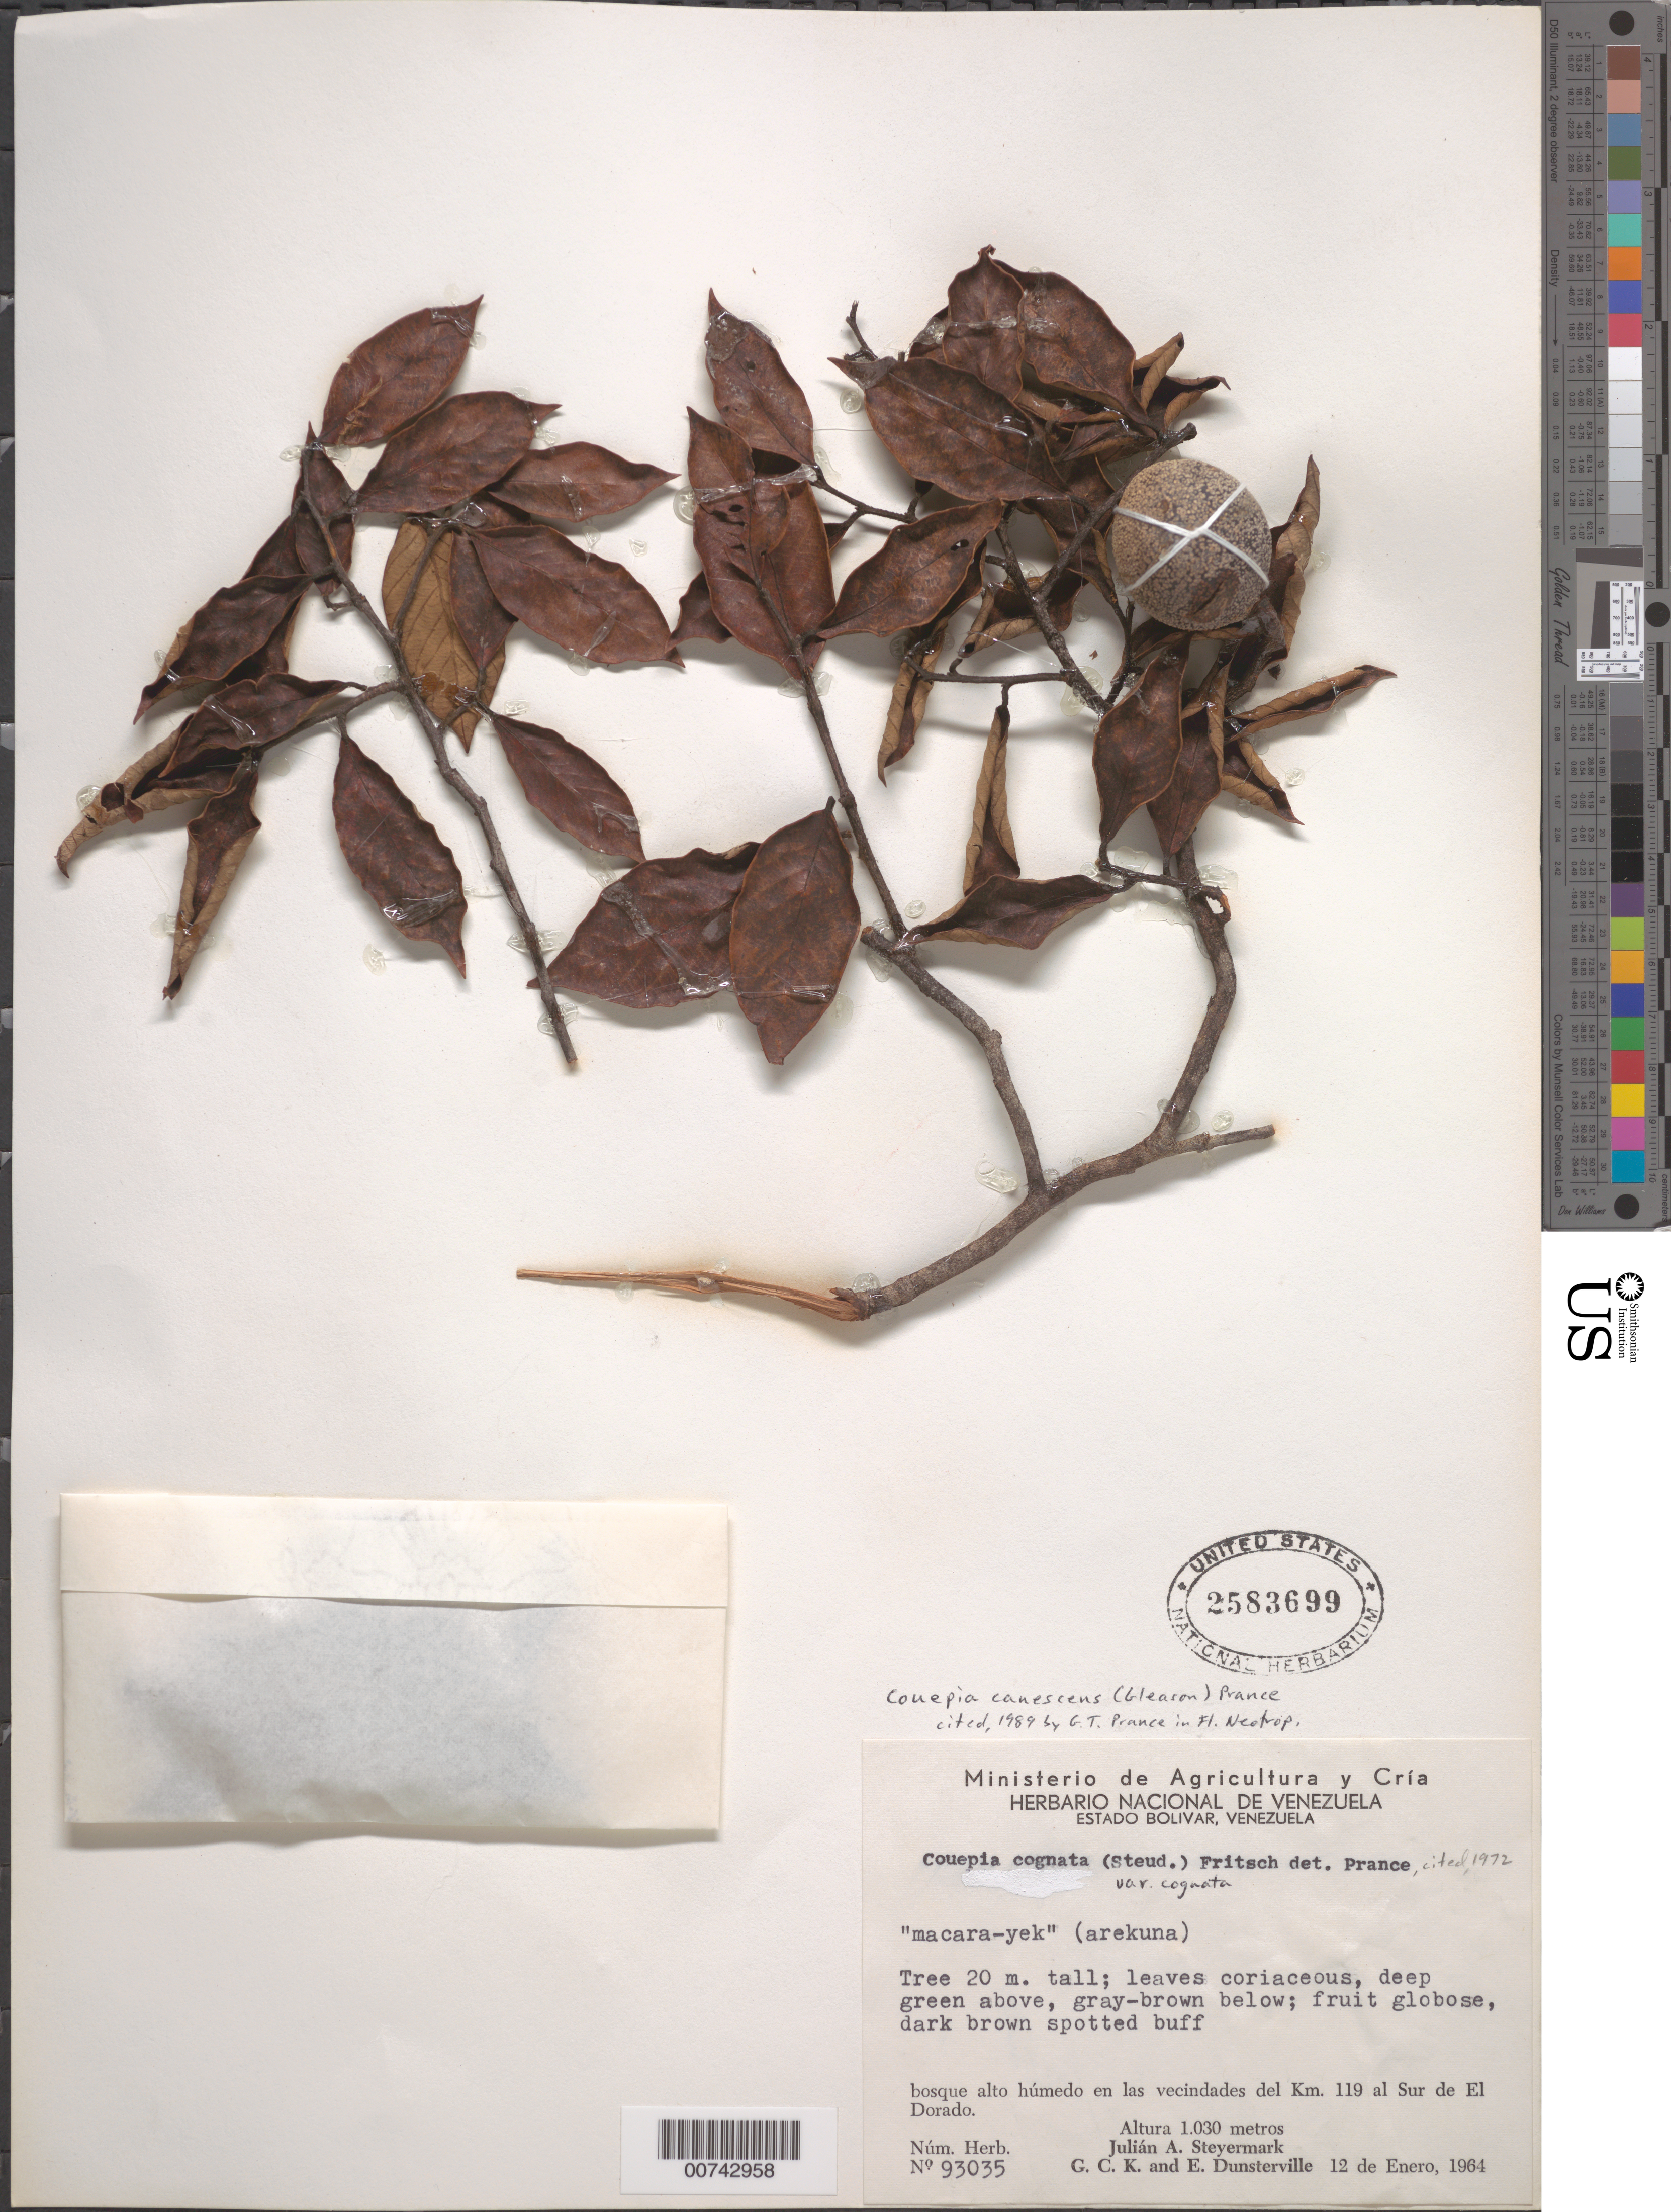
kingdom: Plantae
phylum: Tracheophyta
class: Magnoliopsida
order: Malpighiales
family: Chrysobalanaceae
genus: Gaulettia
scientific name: Gaulettia canescens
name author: (Gleason) Sothers & Prance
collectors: J. Steyermark, G. C. K. Dunsterville & E. Dunsterville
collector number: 93035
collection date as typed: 12-Jan-64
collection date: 1964-01-12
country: Venezuela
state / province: Bolívar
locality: El Dorado, S of; km 119 vic.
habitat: Bosque alto húmedo en las vecindades del km 119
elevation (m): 1030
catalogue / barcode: US 2583699